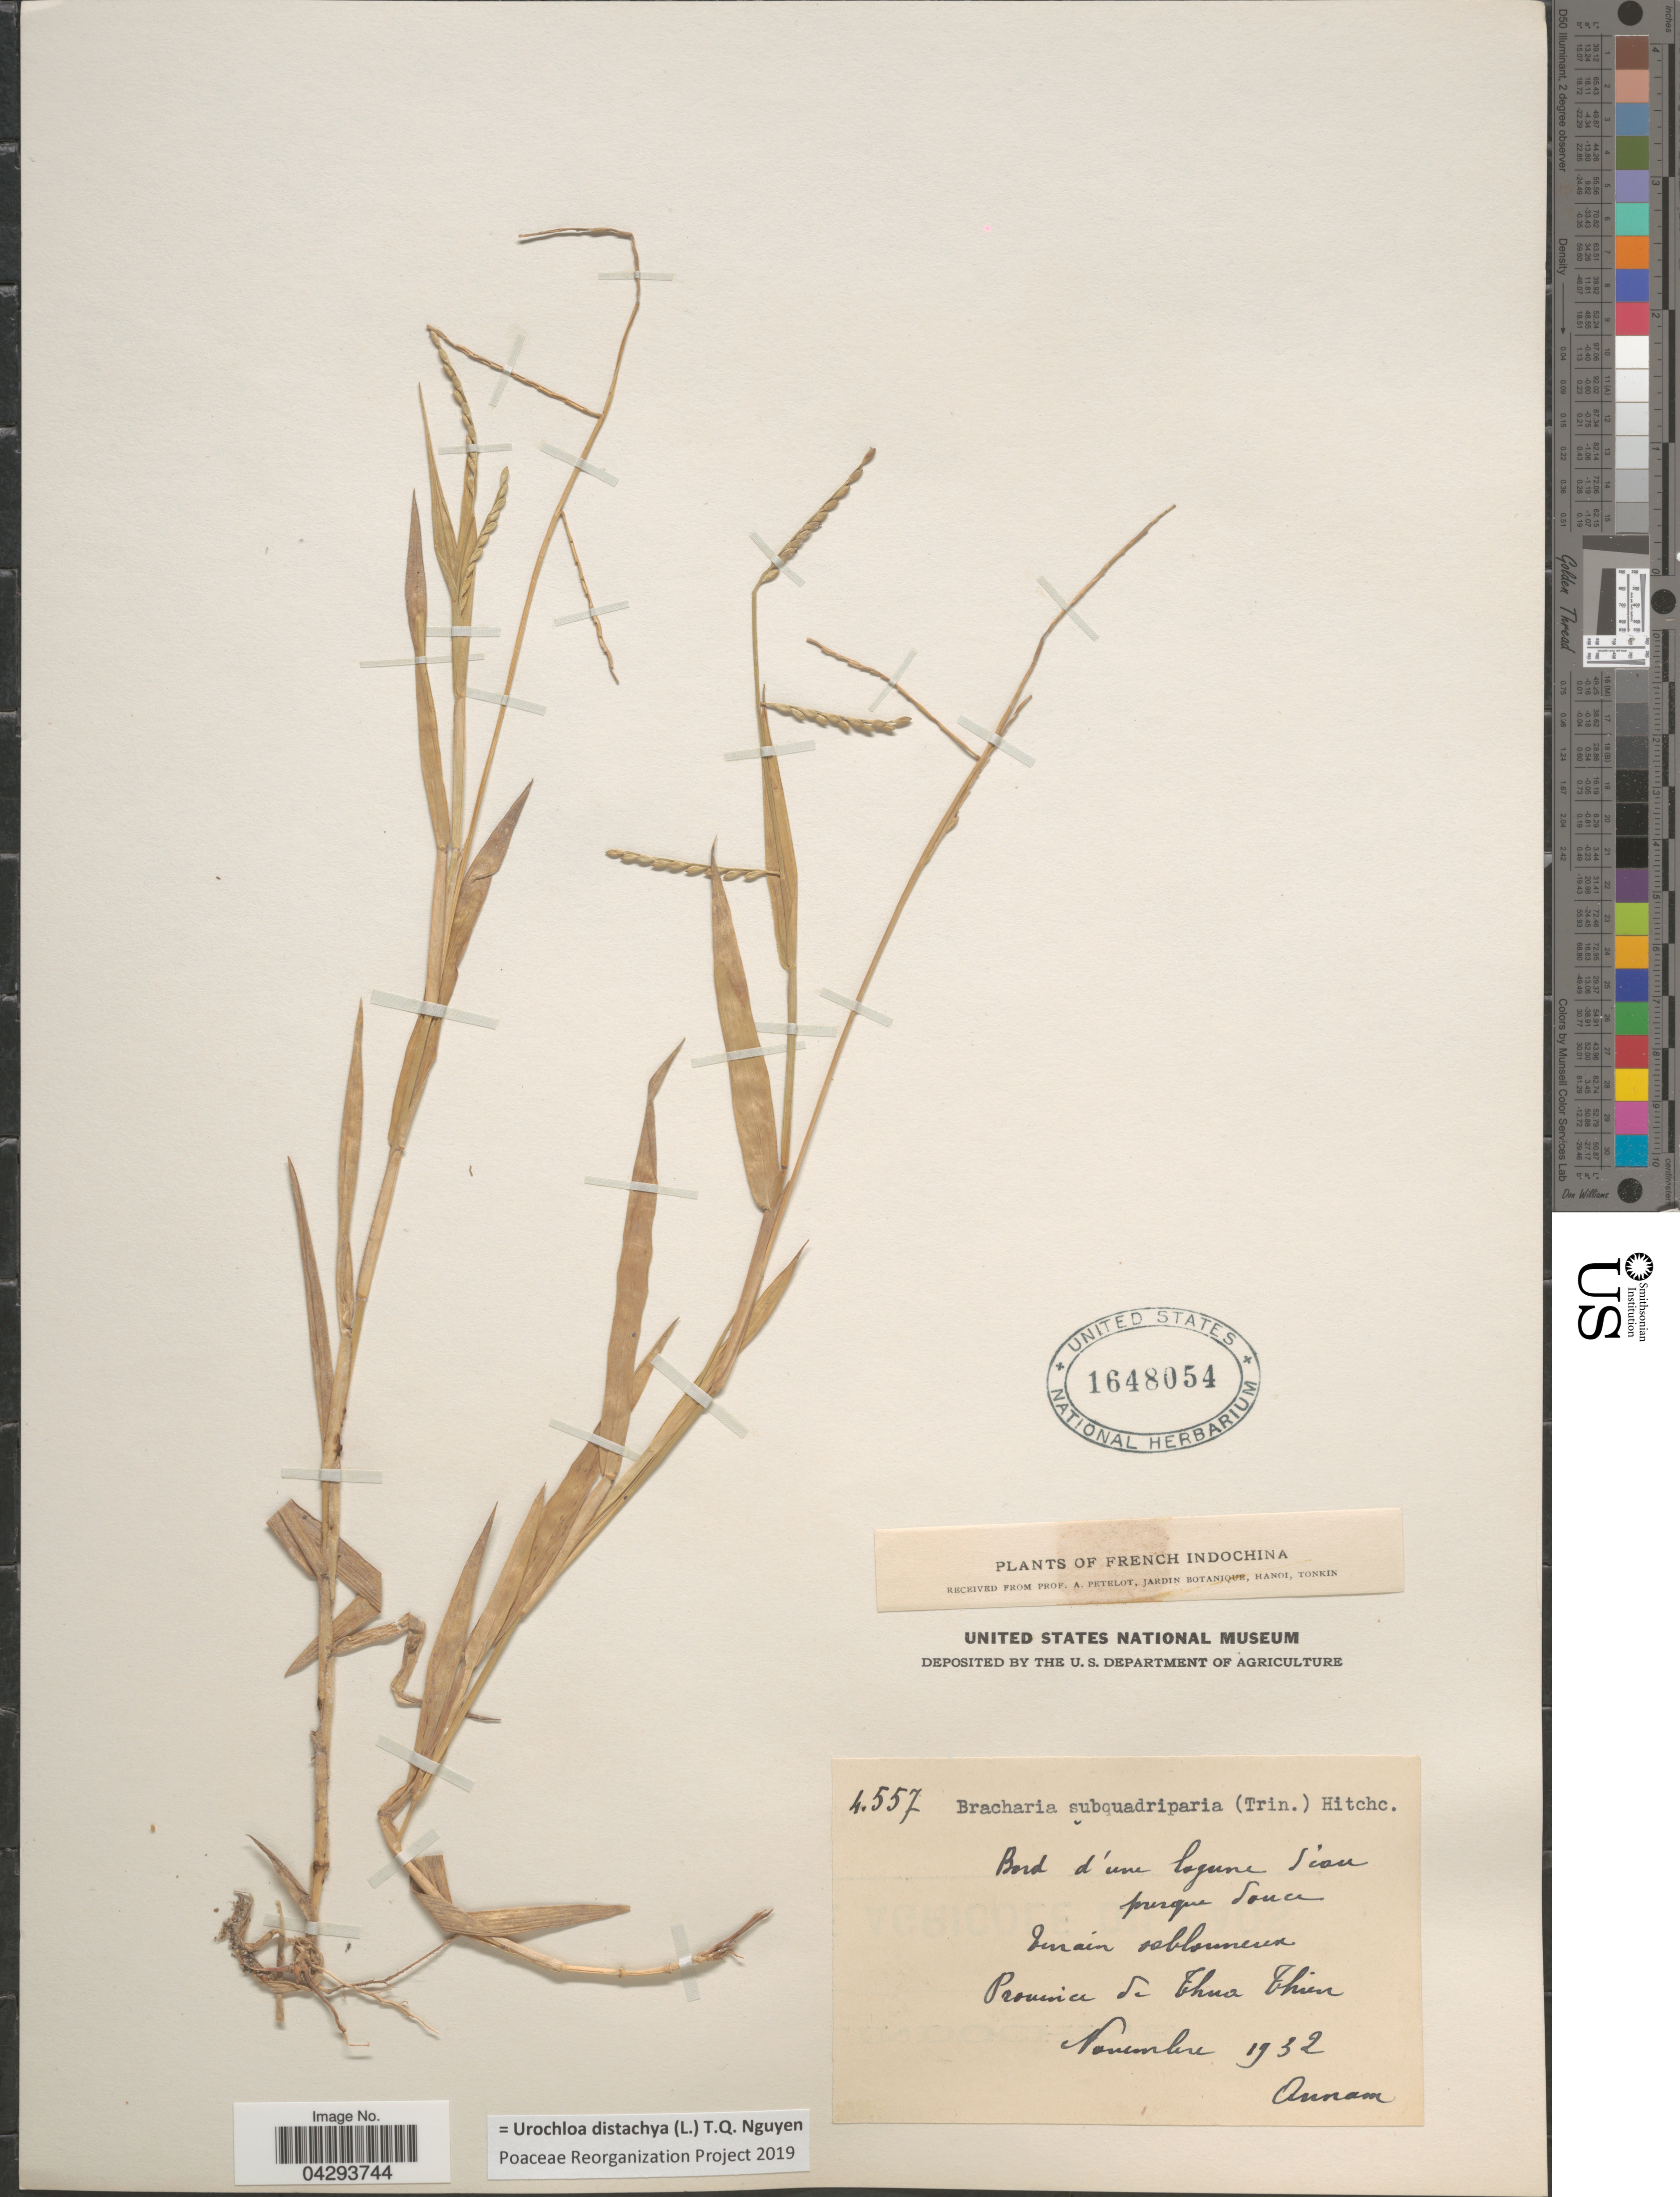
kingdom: Plantae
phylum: Tracheophyta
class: Liliopsida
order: Poales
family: Poaceae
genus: Urochloa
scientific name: Urochloa distachya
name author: (L.) T.Q. Nguyen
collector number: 4557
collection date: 1932-11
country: Vietnam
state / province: Thua Thien-Hue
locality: French Indochina. Bord d'un lagune Sian presque Souce. Province de Thua Thien. Annam.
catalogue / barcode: US 1648054